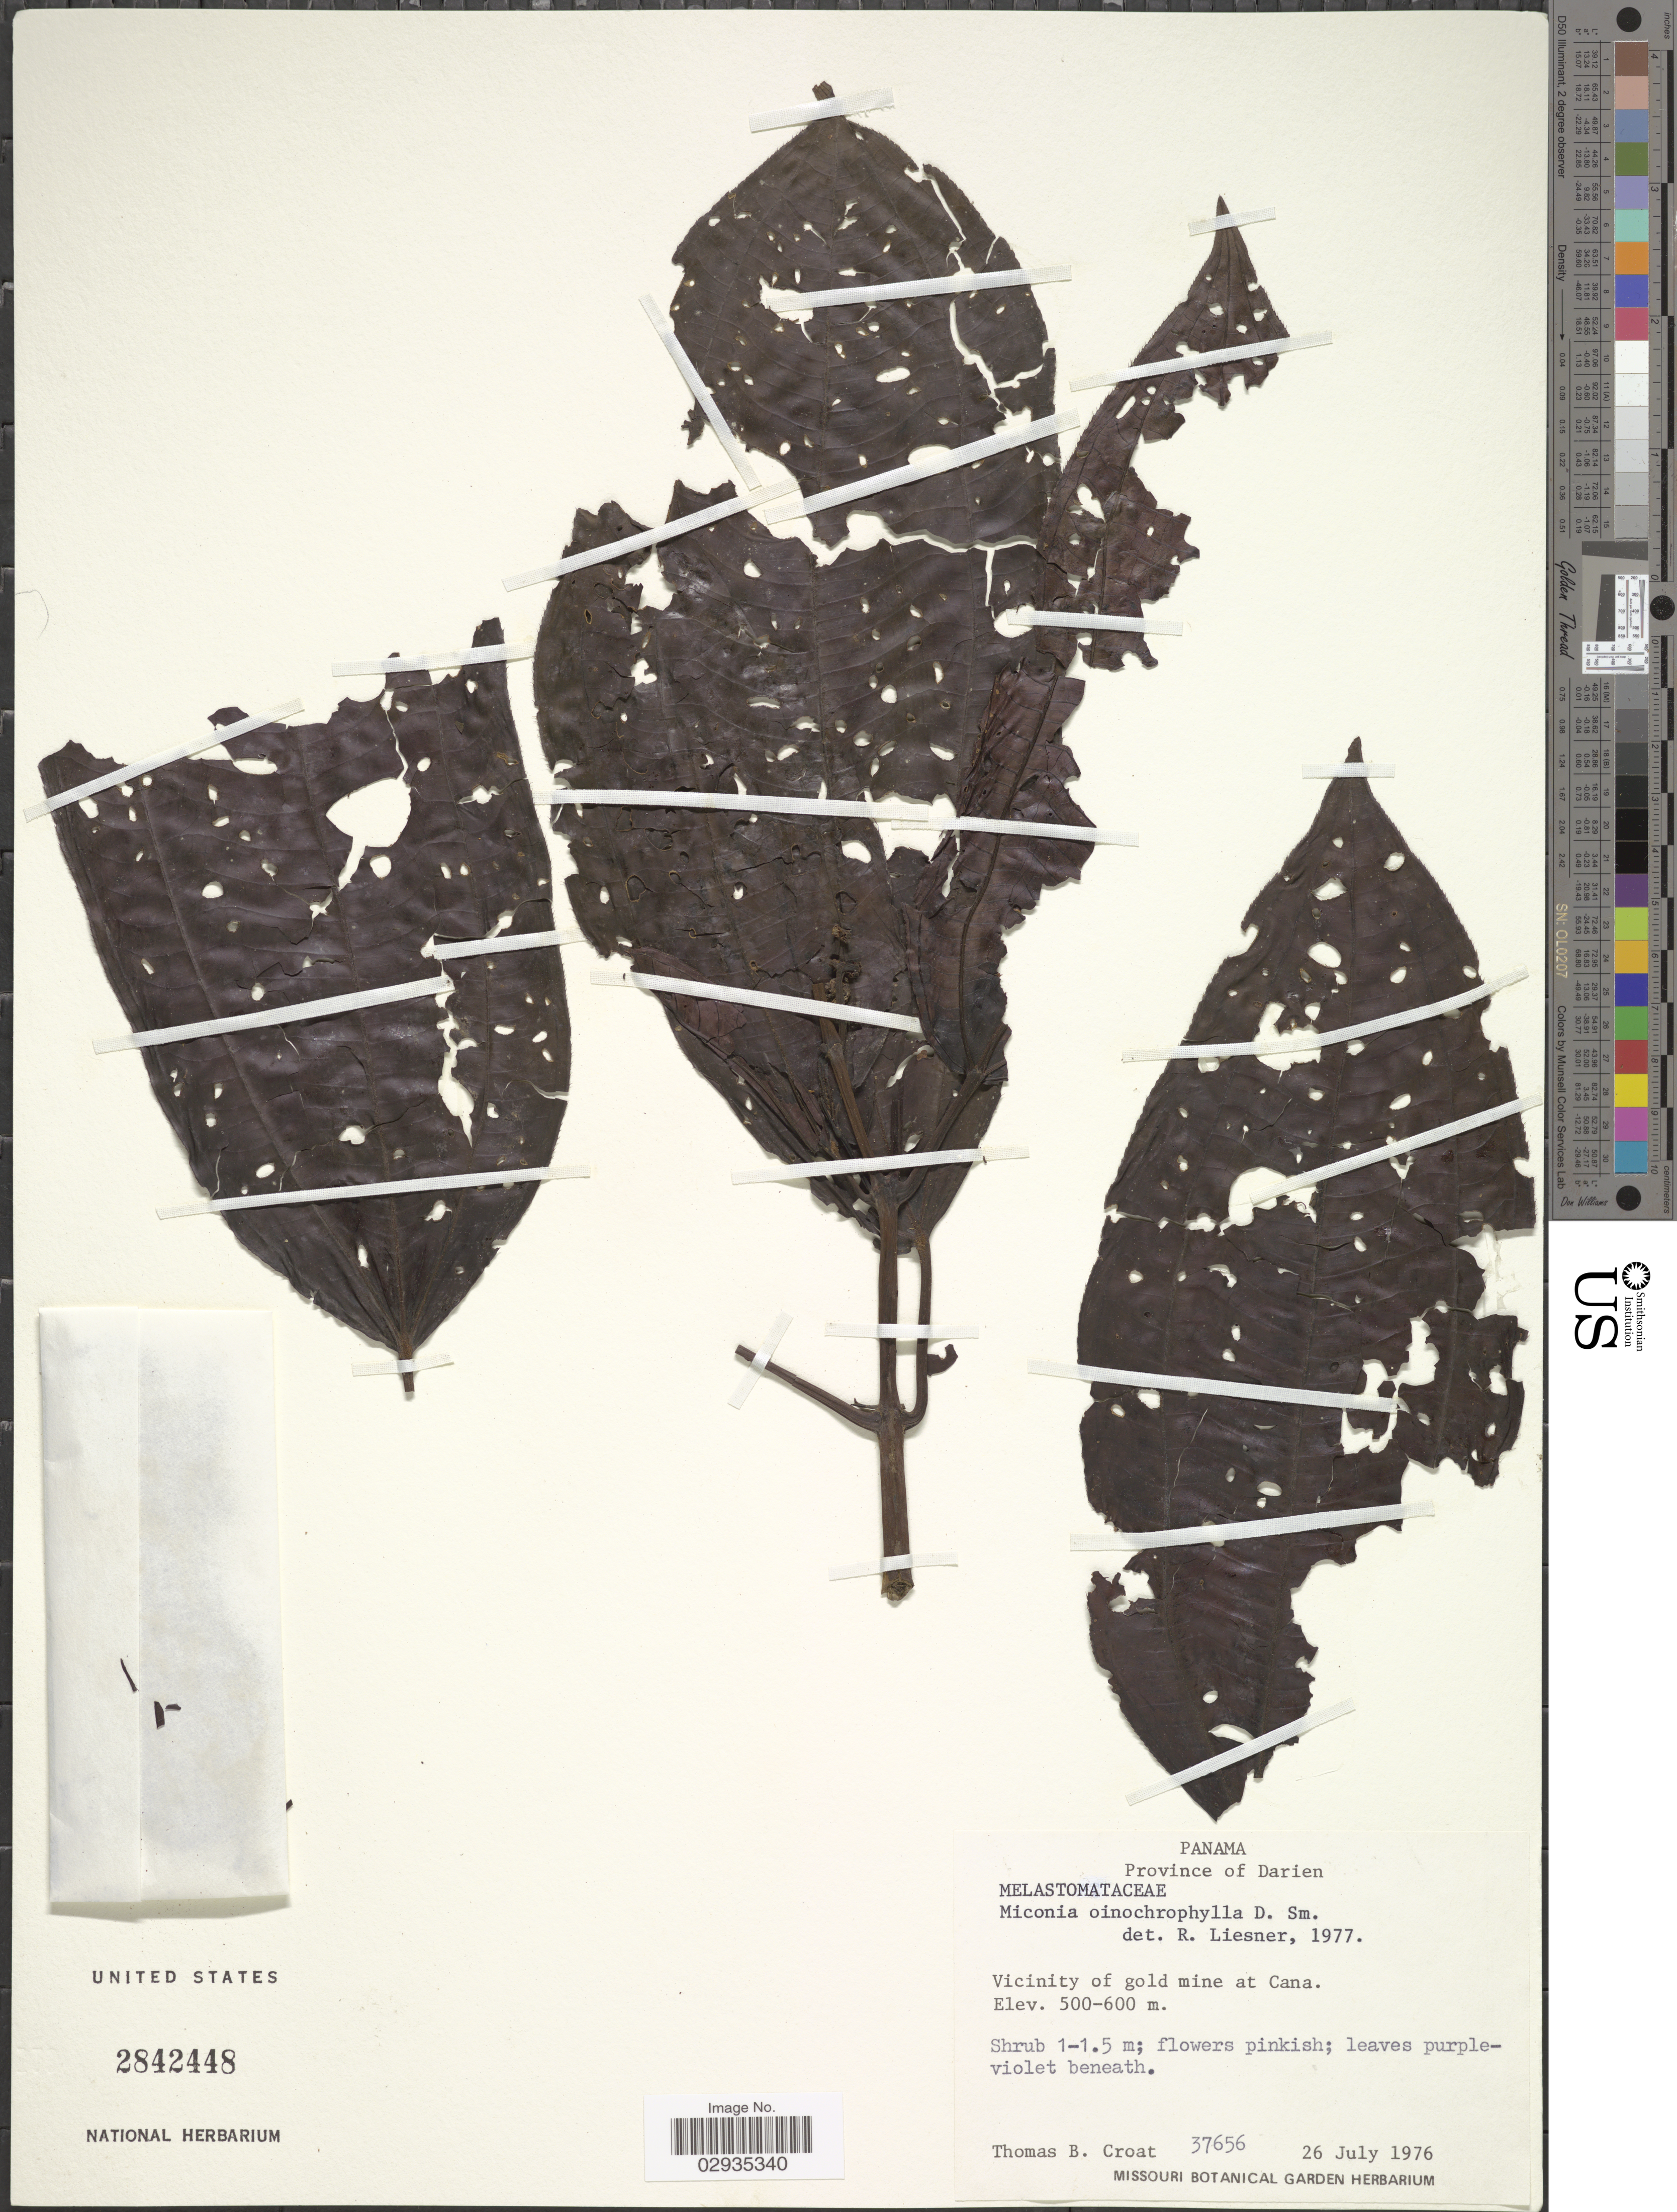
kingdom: Plantae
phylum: Tracheophyta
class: Magnoliopsida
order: Myrtales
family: Melastomataceae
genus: Miconia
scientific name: Miconia oinochrophylla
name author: Donn. Sm.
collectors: T. B. Croat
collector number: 37656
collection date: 1976-07-26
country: Panama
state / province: Darién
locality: Vicinity of gold mine at Cana.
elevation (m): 500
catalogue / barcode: US 2842448